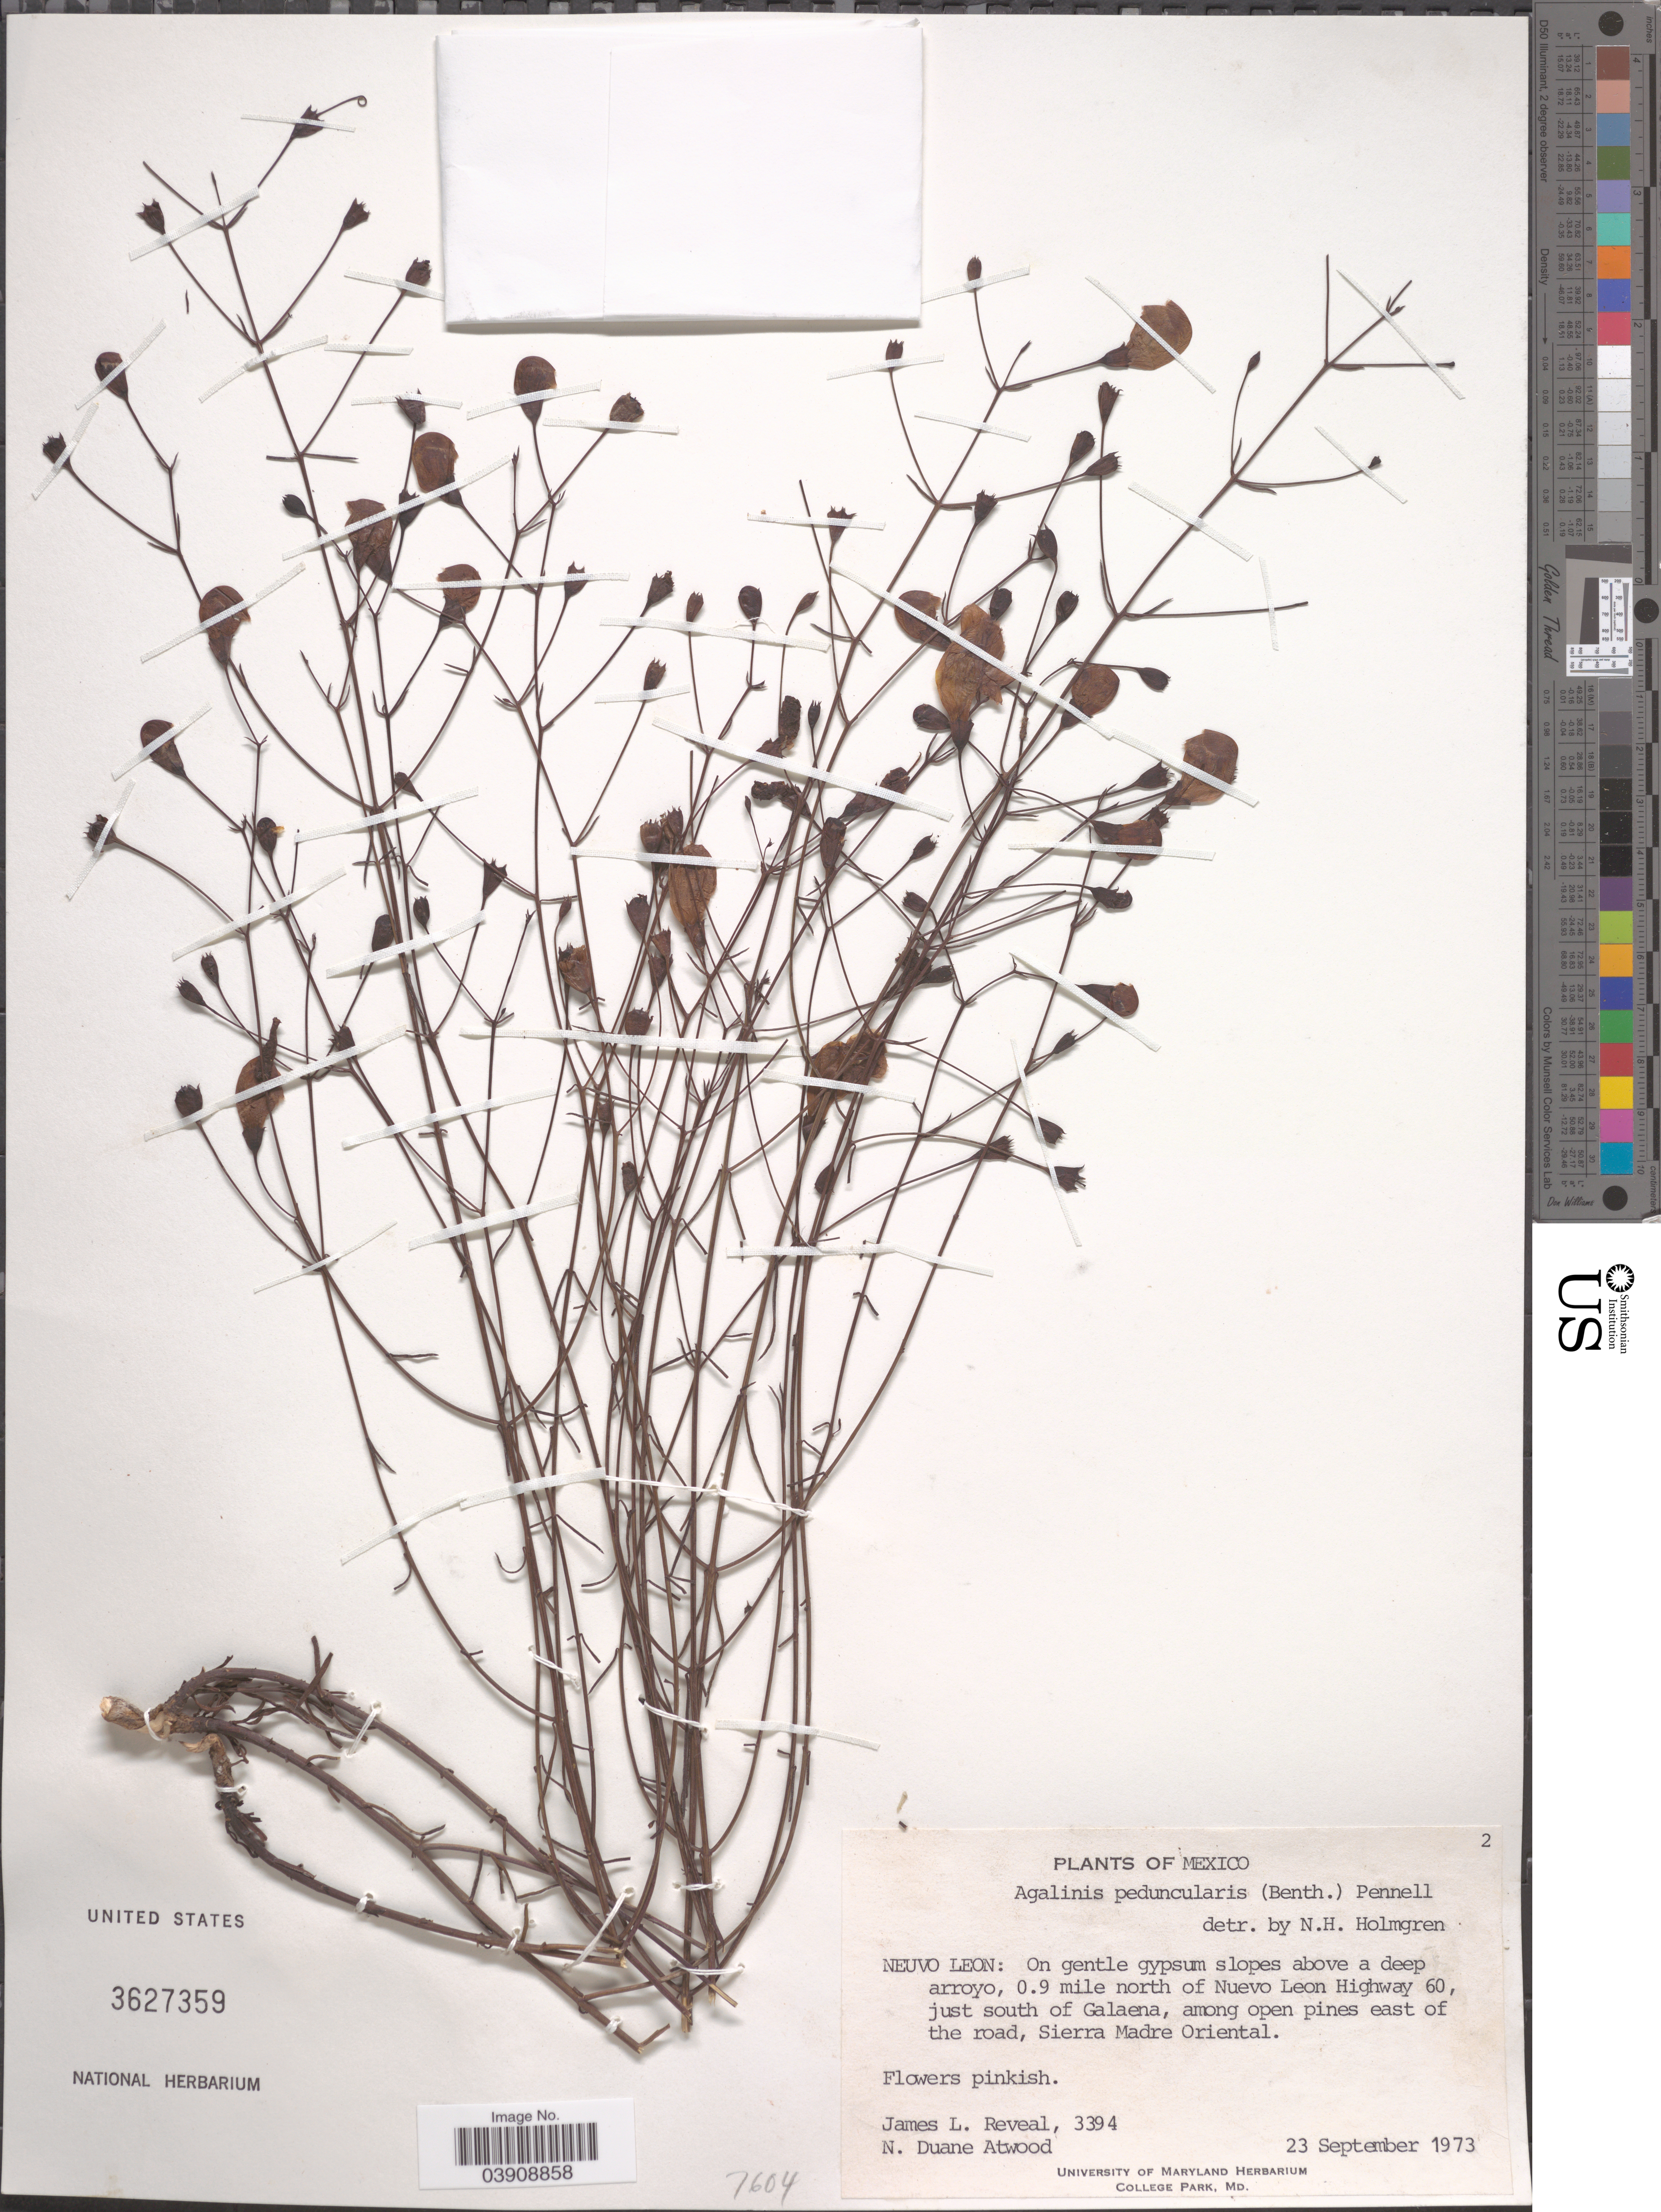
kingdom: Plantae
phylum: Tracheophyta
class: Magnoliopsida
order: Lamiales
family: Orobanchaceae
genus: Agalinis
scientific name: Agalinis peduncularis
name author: (Benth.) Pennell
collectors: J. L. Reveal & N. Atwood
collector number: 3394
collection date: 1973-09-23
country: Mexico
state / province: Nuevo León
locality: On gentle gypsum slopes above a deep arroyo, 0.9 mile north of Nuevo Leon Highway 60, just south of Galaena, among open pines east of the road, Sierra Madre Oriental.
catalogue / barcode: US 3627359